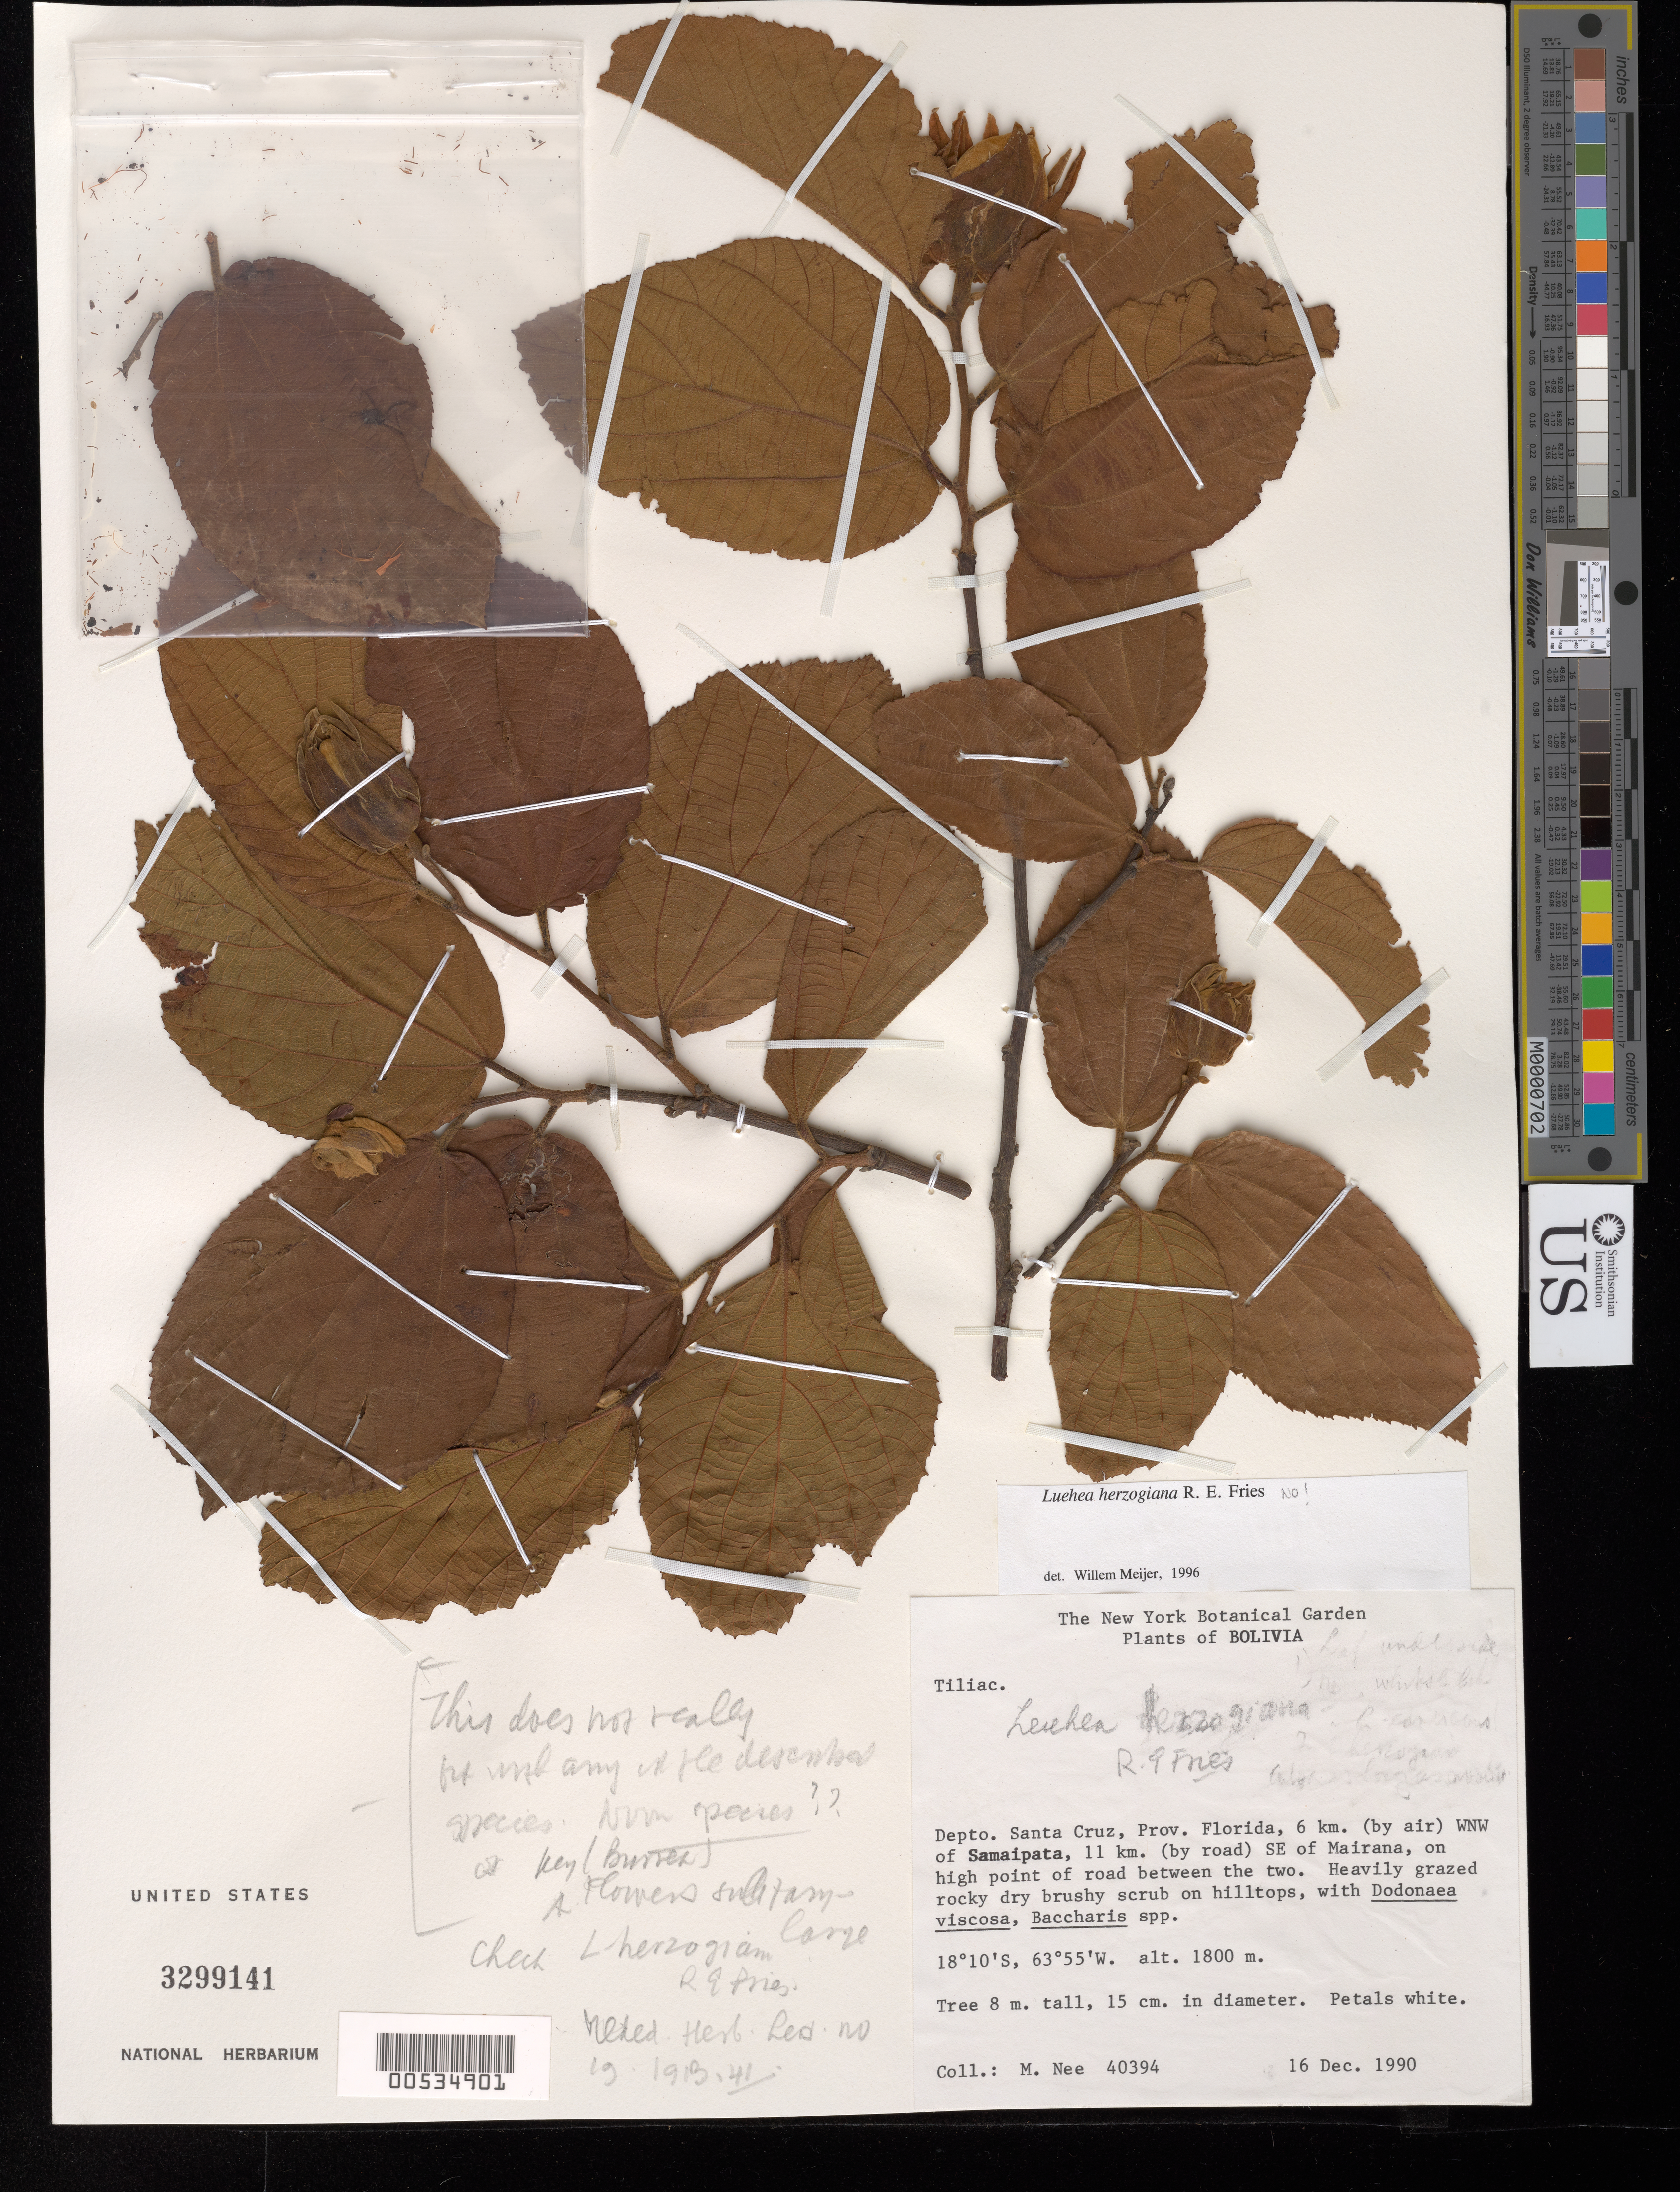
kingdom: Plantae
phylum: Tracheophyta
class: Magnoliopsida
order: Malvales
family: Malvaceae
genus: Luehea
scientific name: Luehea steinbachii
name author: Burret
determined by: Dorr, Laurence J., Curator (BOT), Smithsonian Institution - National Museum of Natural History (UNITED STATES)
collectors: M. Nee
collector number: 40394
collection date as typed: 16 Dec 1990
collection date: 1990-12-16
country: Bolivia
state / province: Santa Cruz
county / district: Florida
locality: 6 km (by air) WNW of Samaipata, 11 km (by road) SE of Mariana, on high point of road between the two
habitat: Heavily grazed rocky dry brushy scrub on hilltops, with Dodonaea viscosa, Baccharis spp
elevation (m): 1800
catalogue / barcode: US 3299141